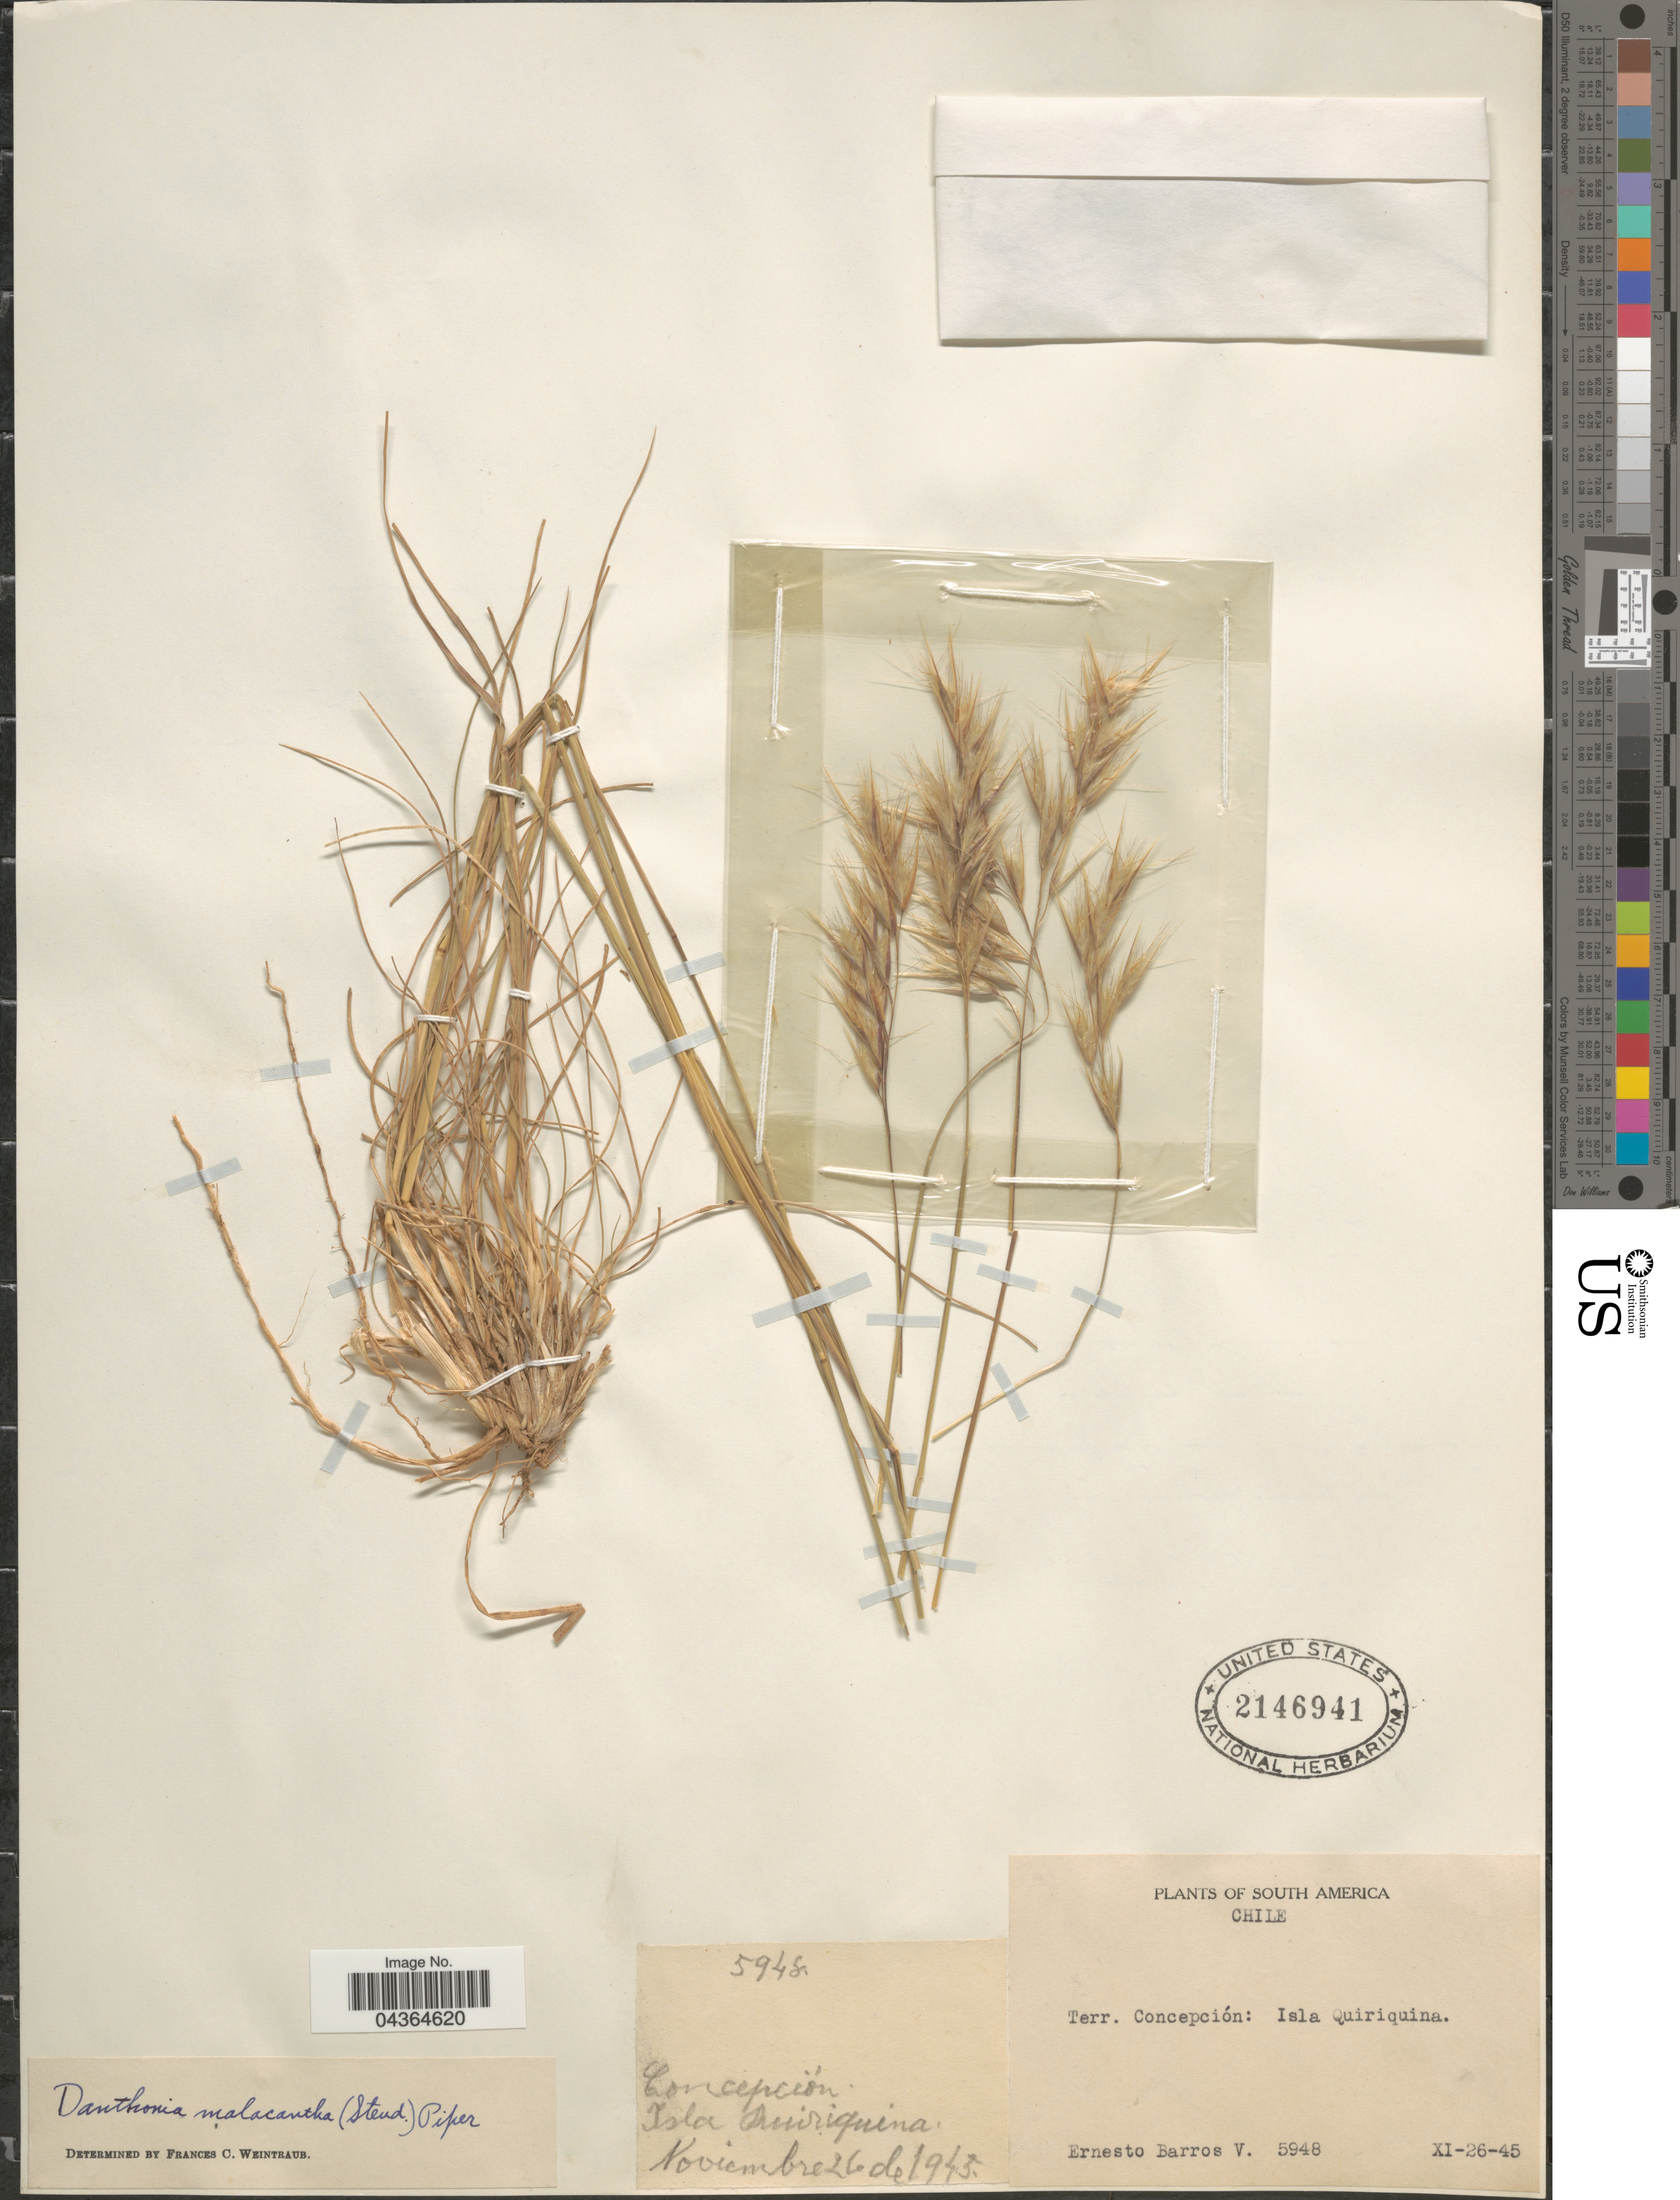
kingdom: Plantae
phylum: Tracheophyta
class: Liliopsida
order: Poales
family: Poaceae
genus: Danthonia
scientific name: Danthonia malacantha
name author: (Steud.) Pilg.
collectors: E. Barros V.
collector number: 5948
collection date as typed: Transcribed d/m/y: 26/11/45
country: Chile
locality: Terr. Concepción: Isla Quiriquina.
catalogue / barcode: US 2146941